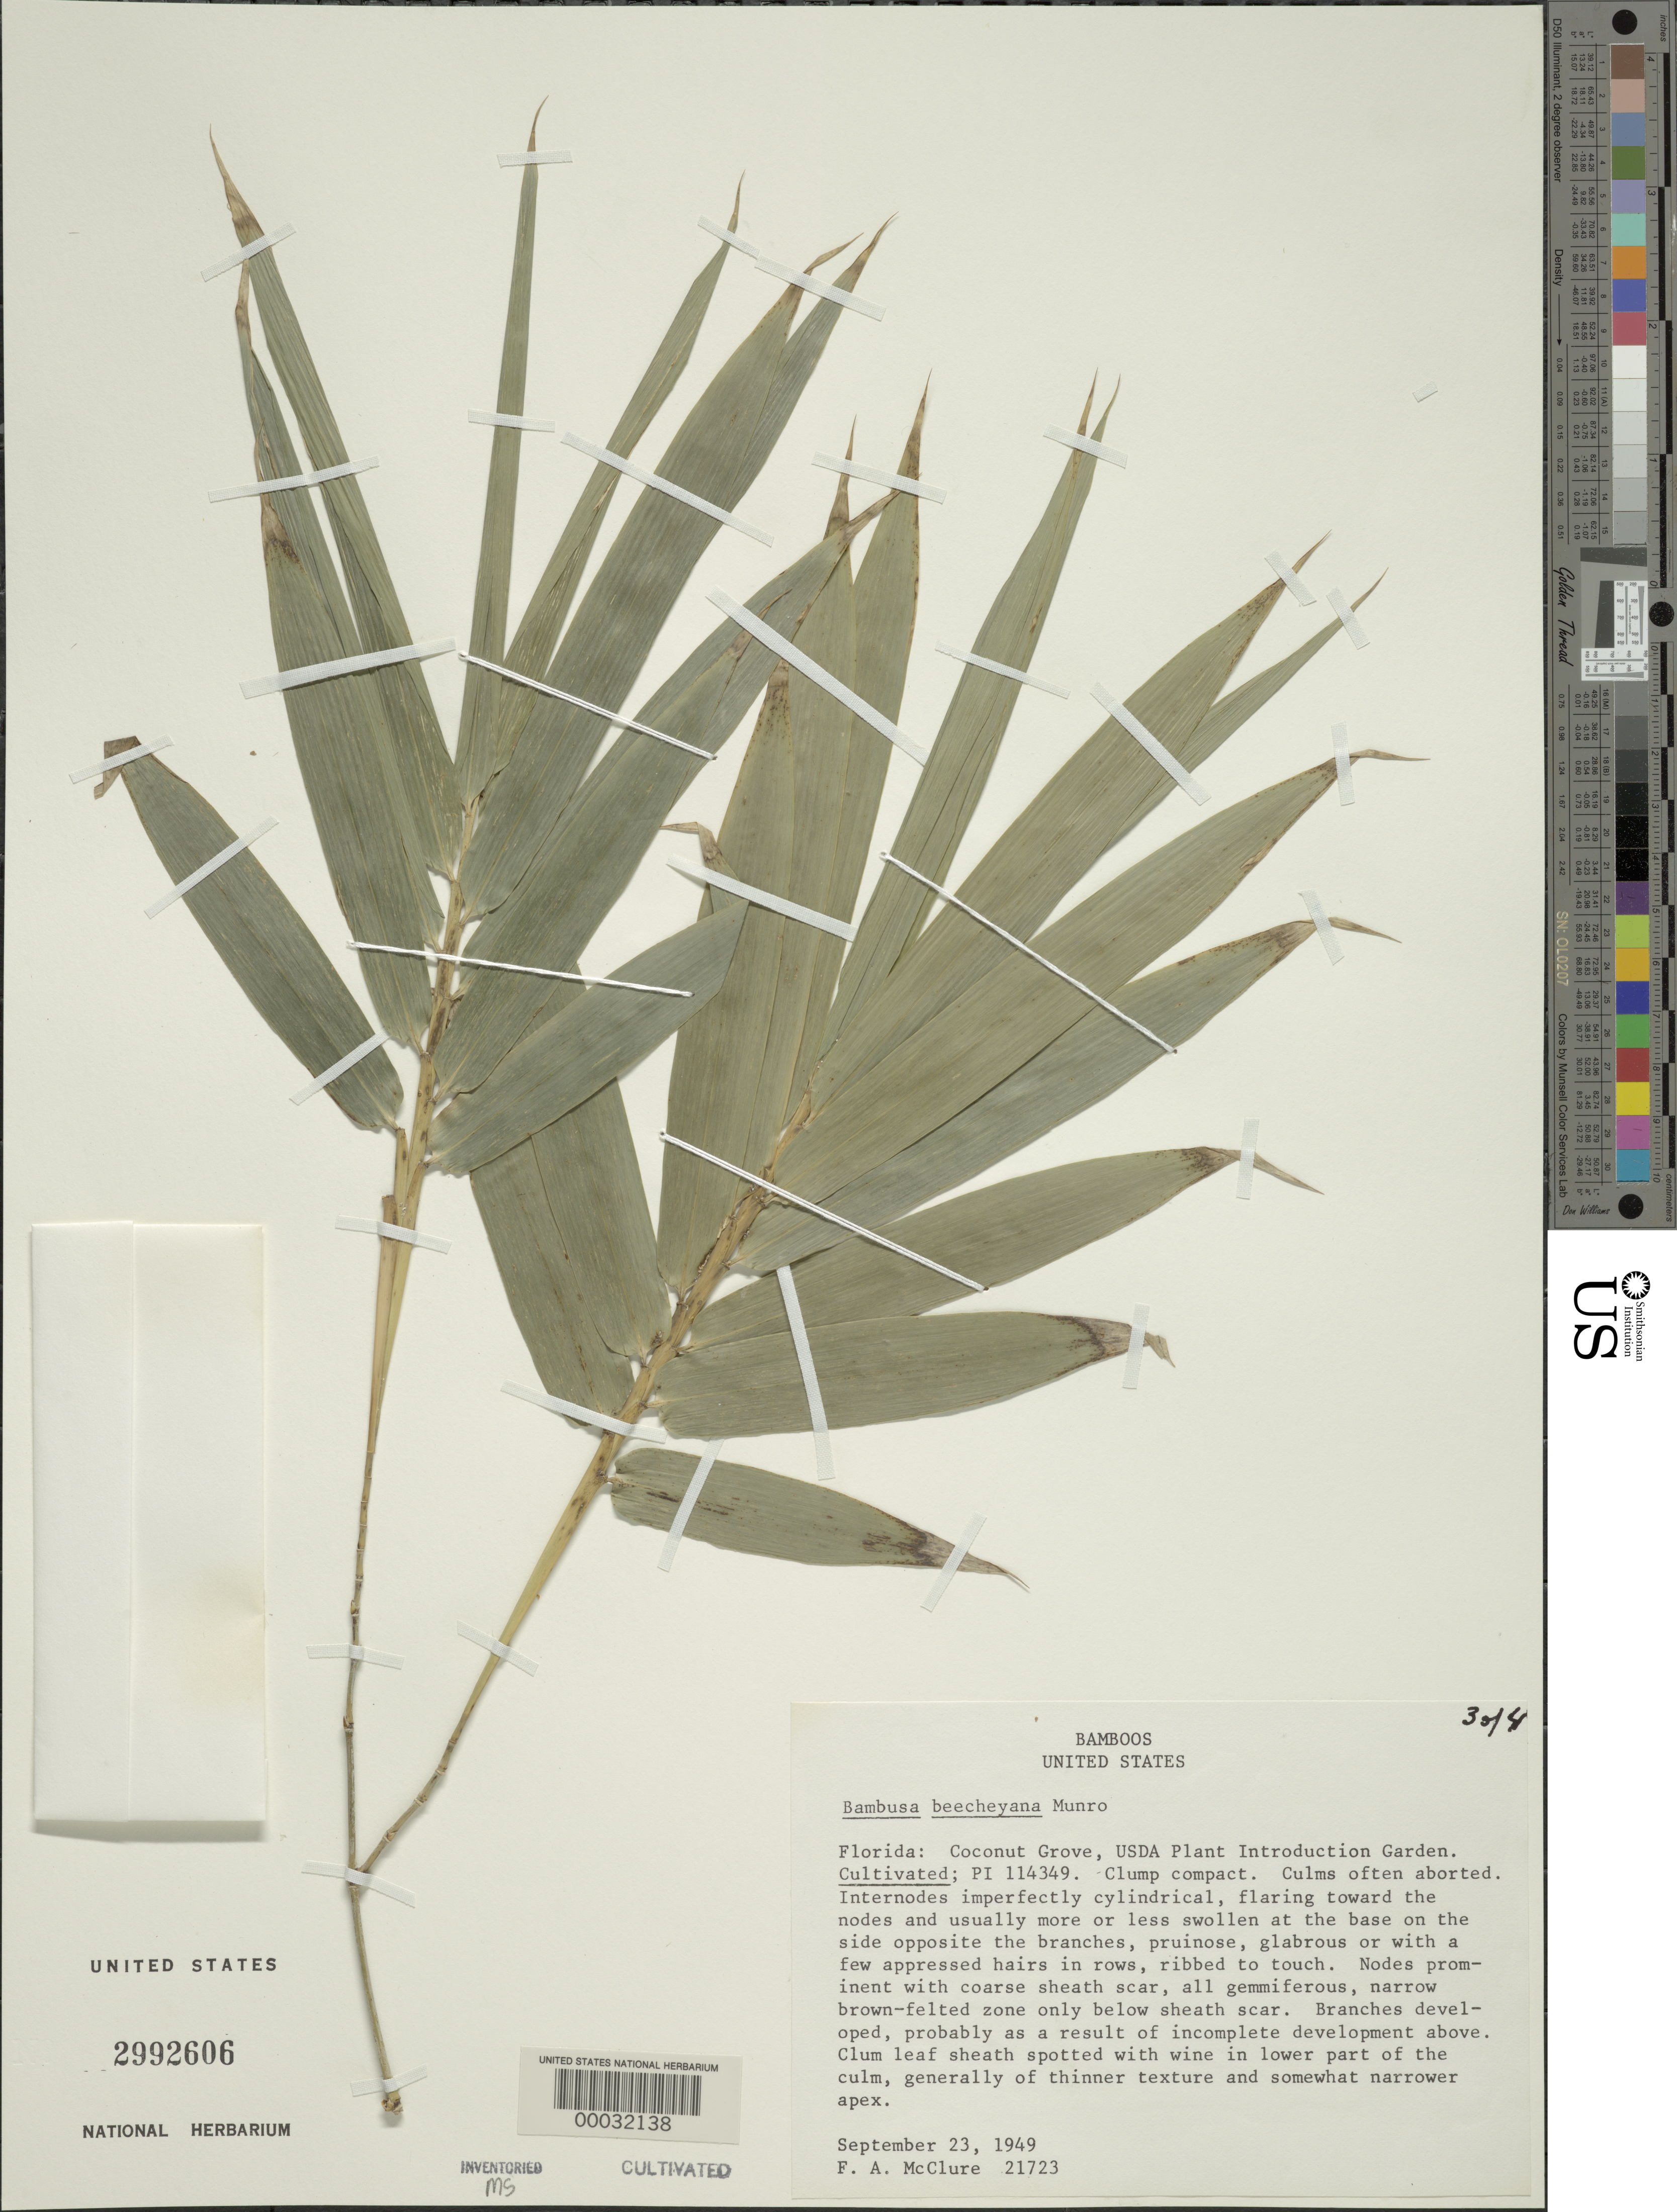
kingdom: Plantae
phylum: Tracheophyta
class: Liliopsida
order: Poales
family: Poaceae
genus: Bambusa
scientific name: Bambusa beecheyana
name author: Munro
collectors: F. A. McClure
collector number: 21723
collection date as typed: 23 Sep 1949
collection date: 1949-09-23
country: United States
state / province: Florida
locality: U.s.d.a. plant introduction station-coconut grove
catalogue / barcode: US 2992606